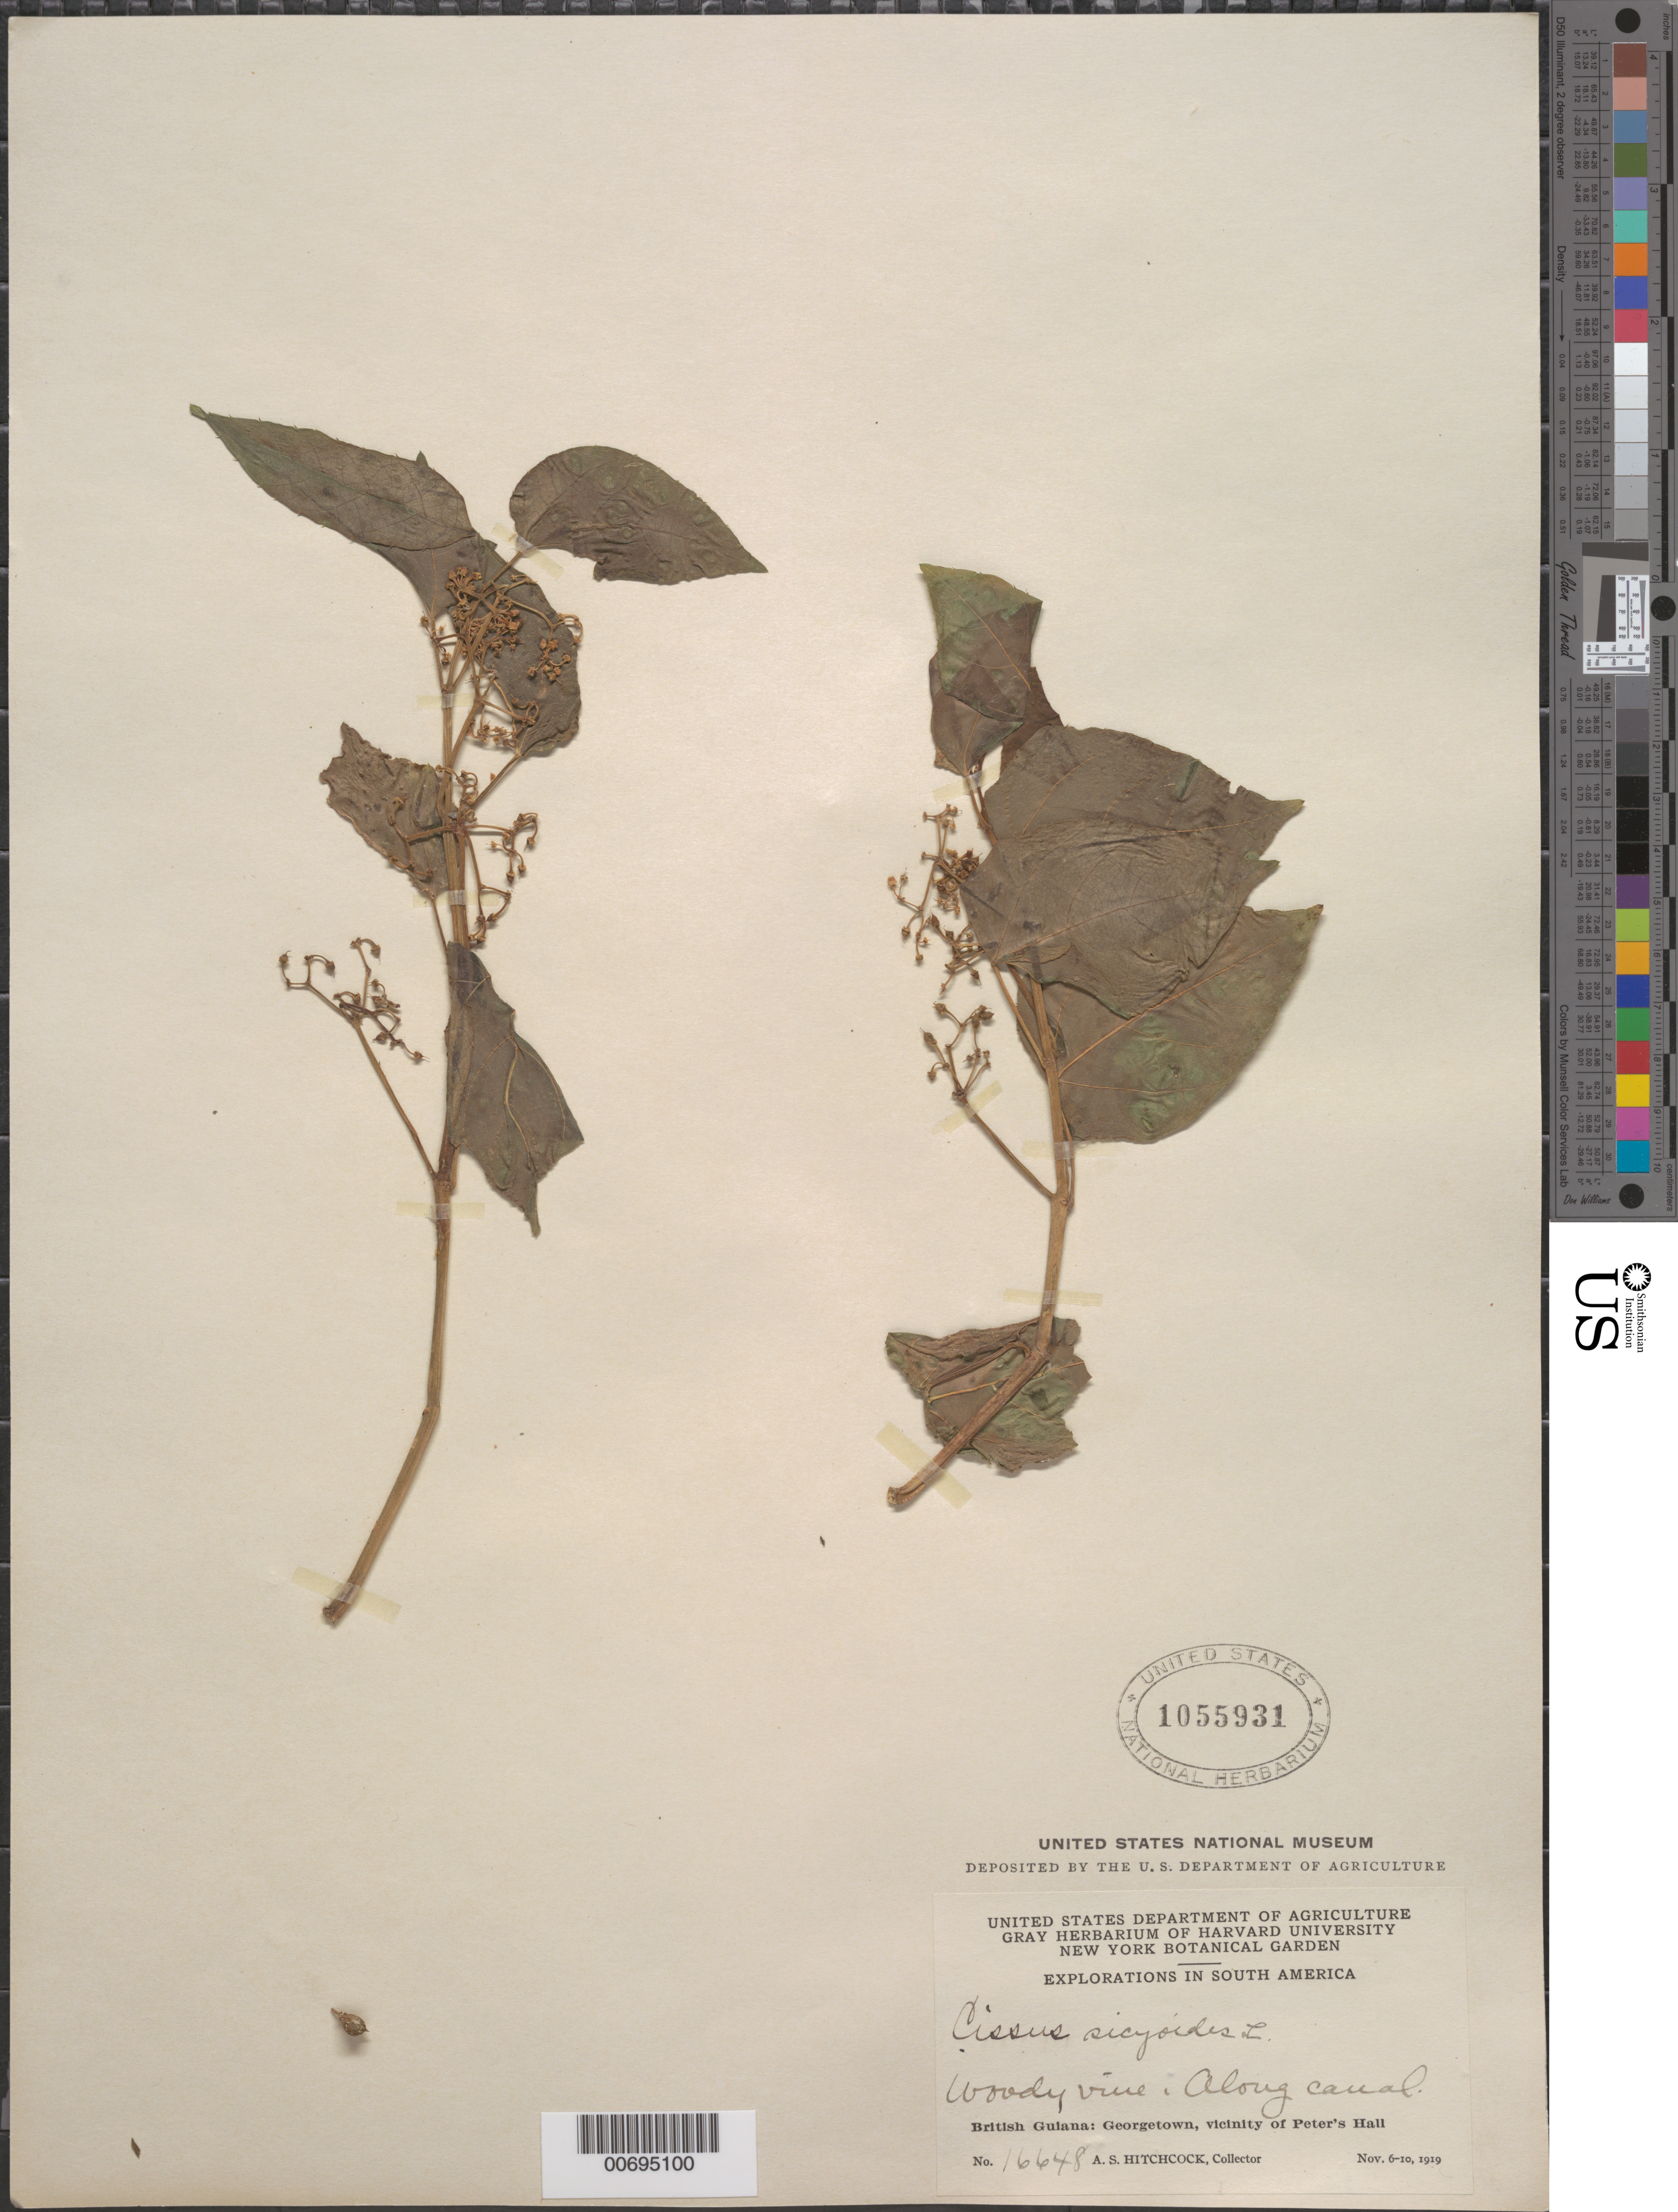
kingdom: Plantae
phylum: Tracheophyta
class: Magnoliopsida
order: Vitales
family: Vitaceae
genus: Cissus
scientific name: Cissus verticillata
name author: (L.) Nicolson & C.E. Jarvis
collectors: A. S. Hitchcock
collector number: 16648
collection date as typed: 6-Nov-19 to 10-Nov-19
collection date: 1919-11-06/1919-11-10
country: Guyana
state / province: Demerara-Mahaica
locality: Georgetown, vic. of Peter's Hall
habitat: Along canal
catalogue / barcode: US 1055931